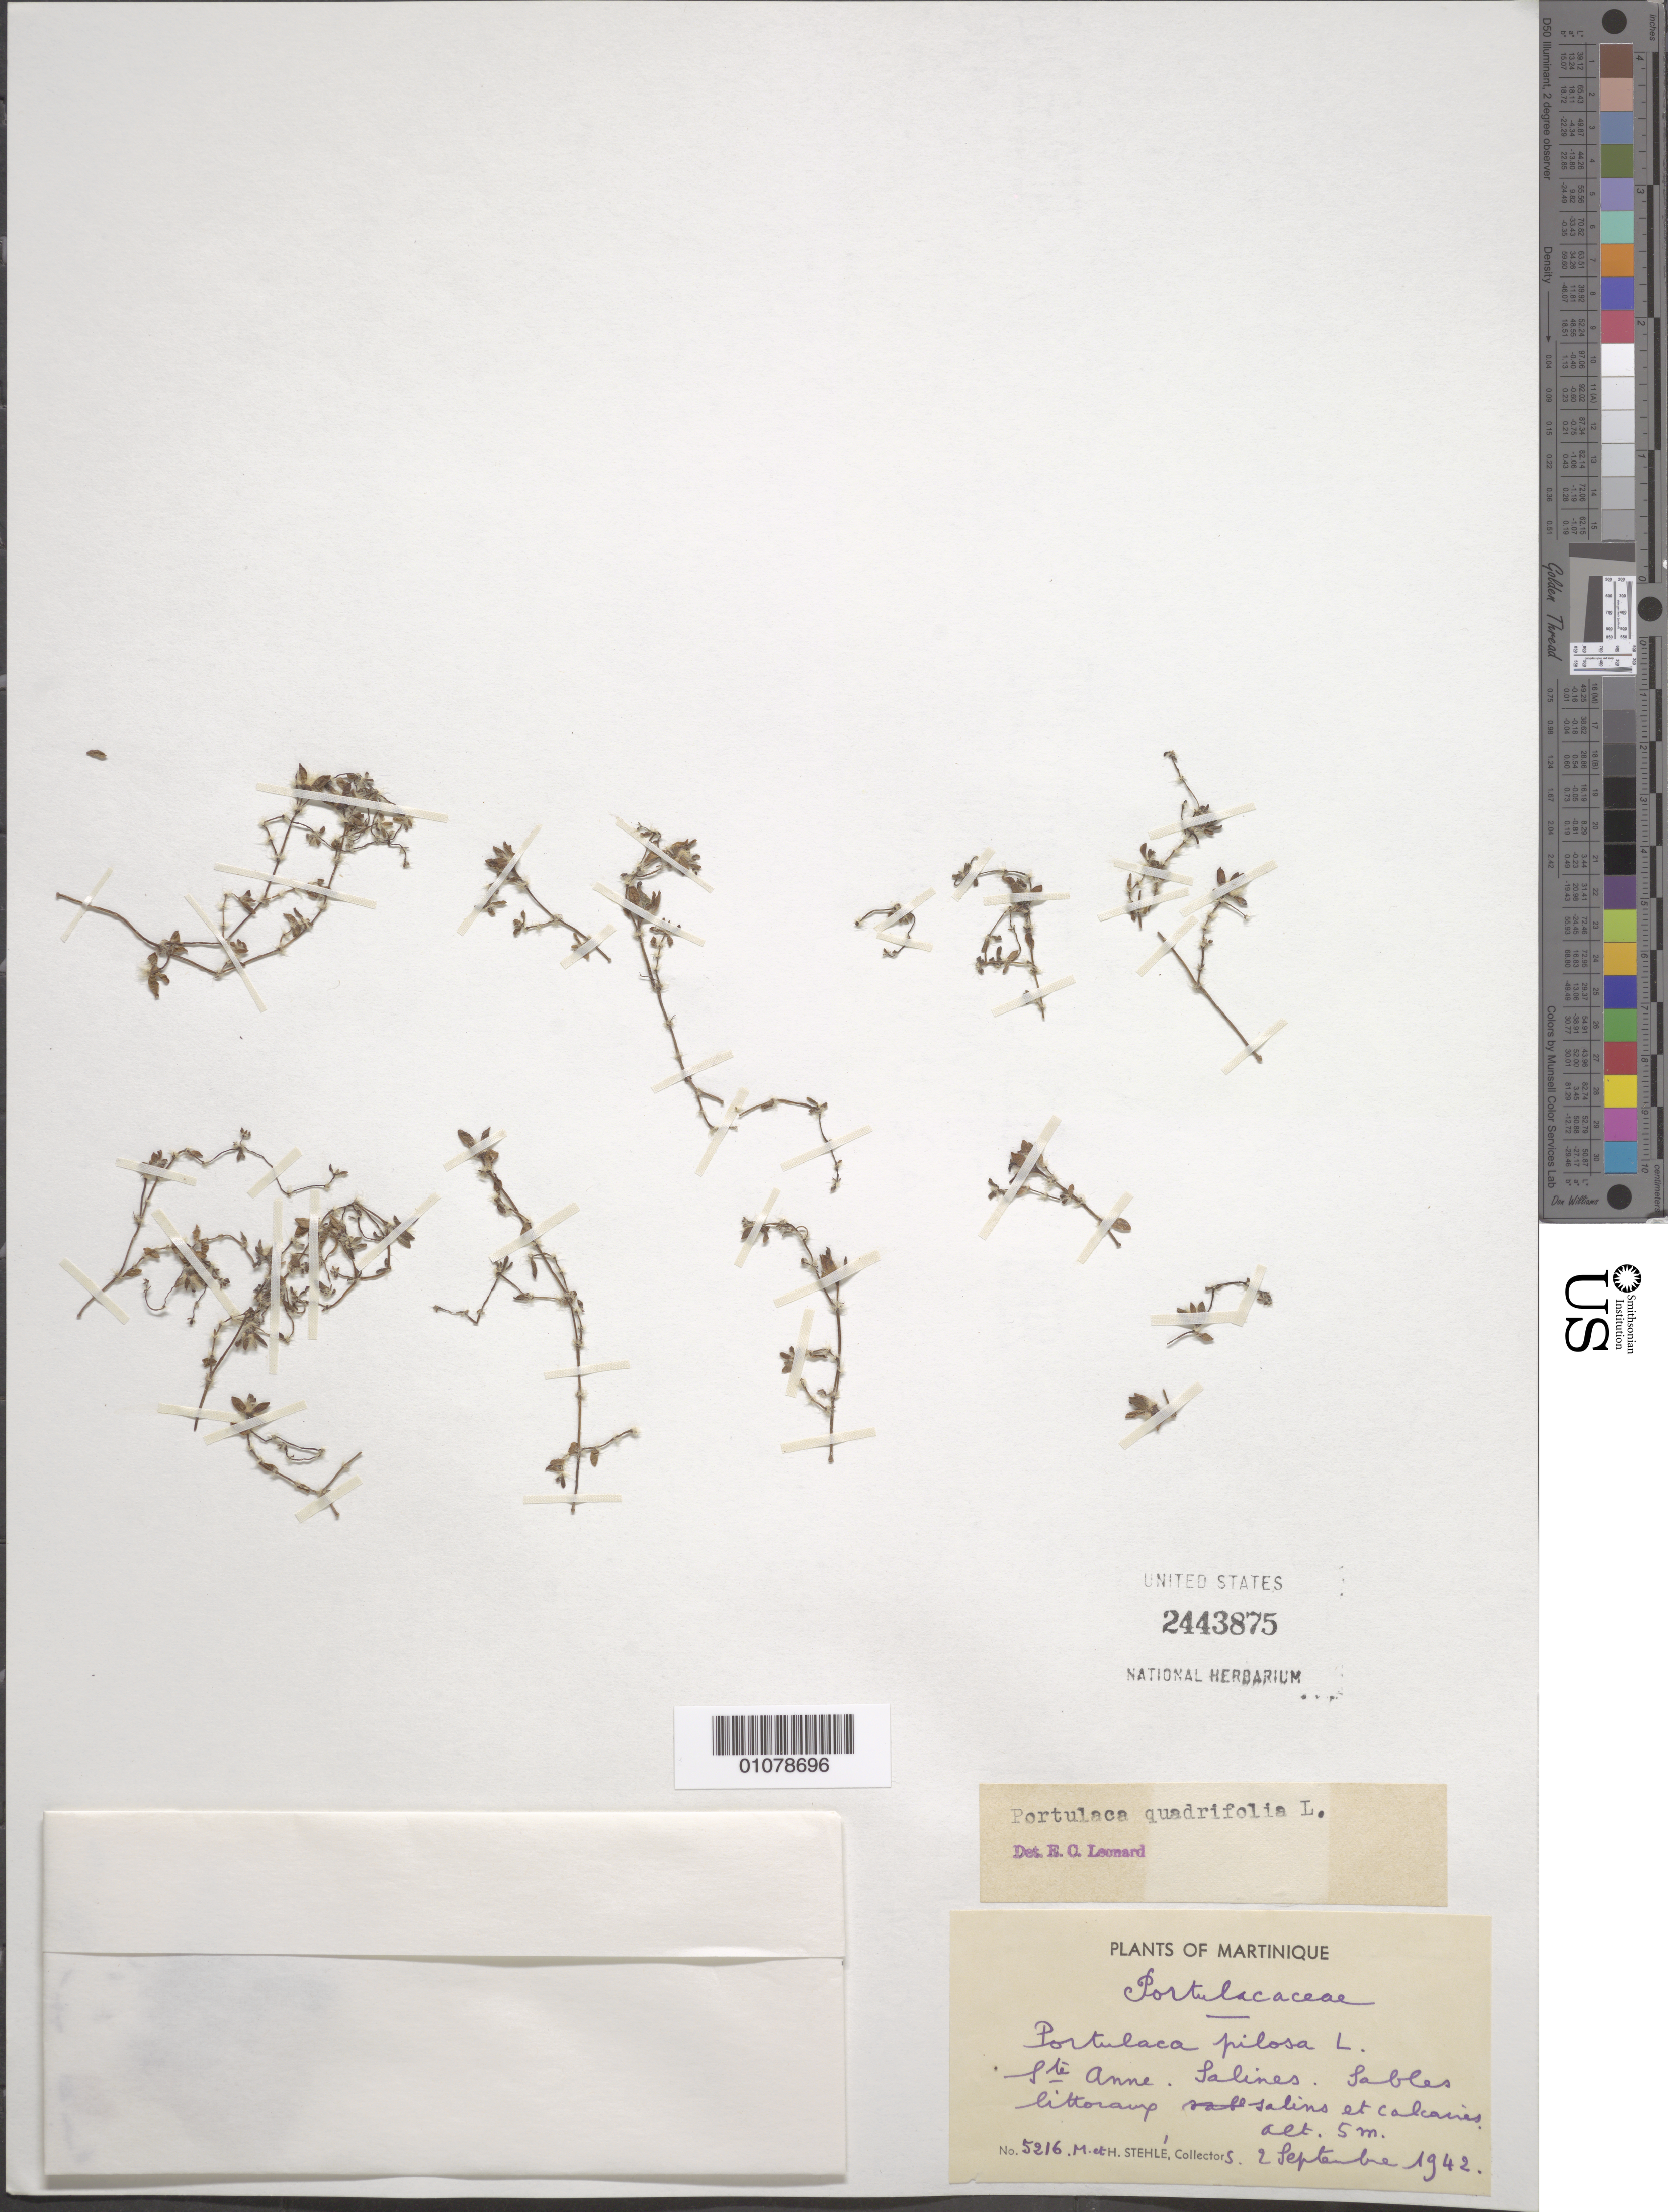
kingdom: Plantae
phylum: Tracheophyta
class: Magnoliopsida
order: Caryophyllales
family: Portulacaceae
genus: Portulaca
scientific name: Portulaca quadrifida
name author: L.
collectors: H. Stehlé & M. Stehlé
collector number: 5216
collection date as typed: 02 Sep 1942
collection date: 1942-09-02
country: Martinique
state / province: Le Marin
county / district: Sainte-Anne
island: Martinique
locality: Ste Anne.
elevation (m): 5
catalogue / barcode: US 2443875